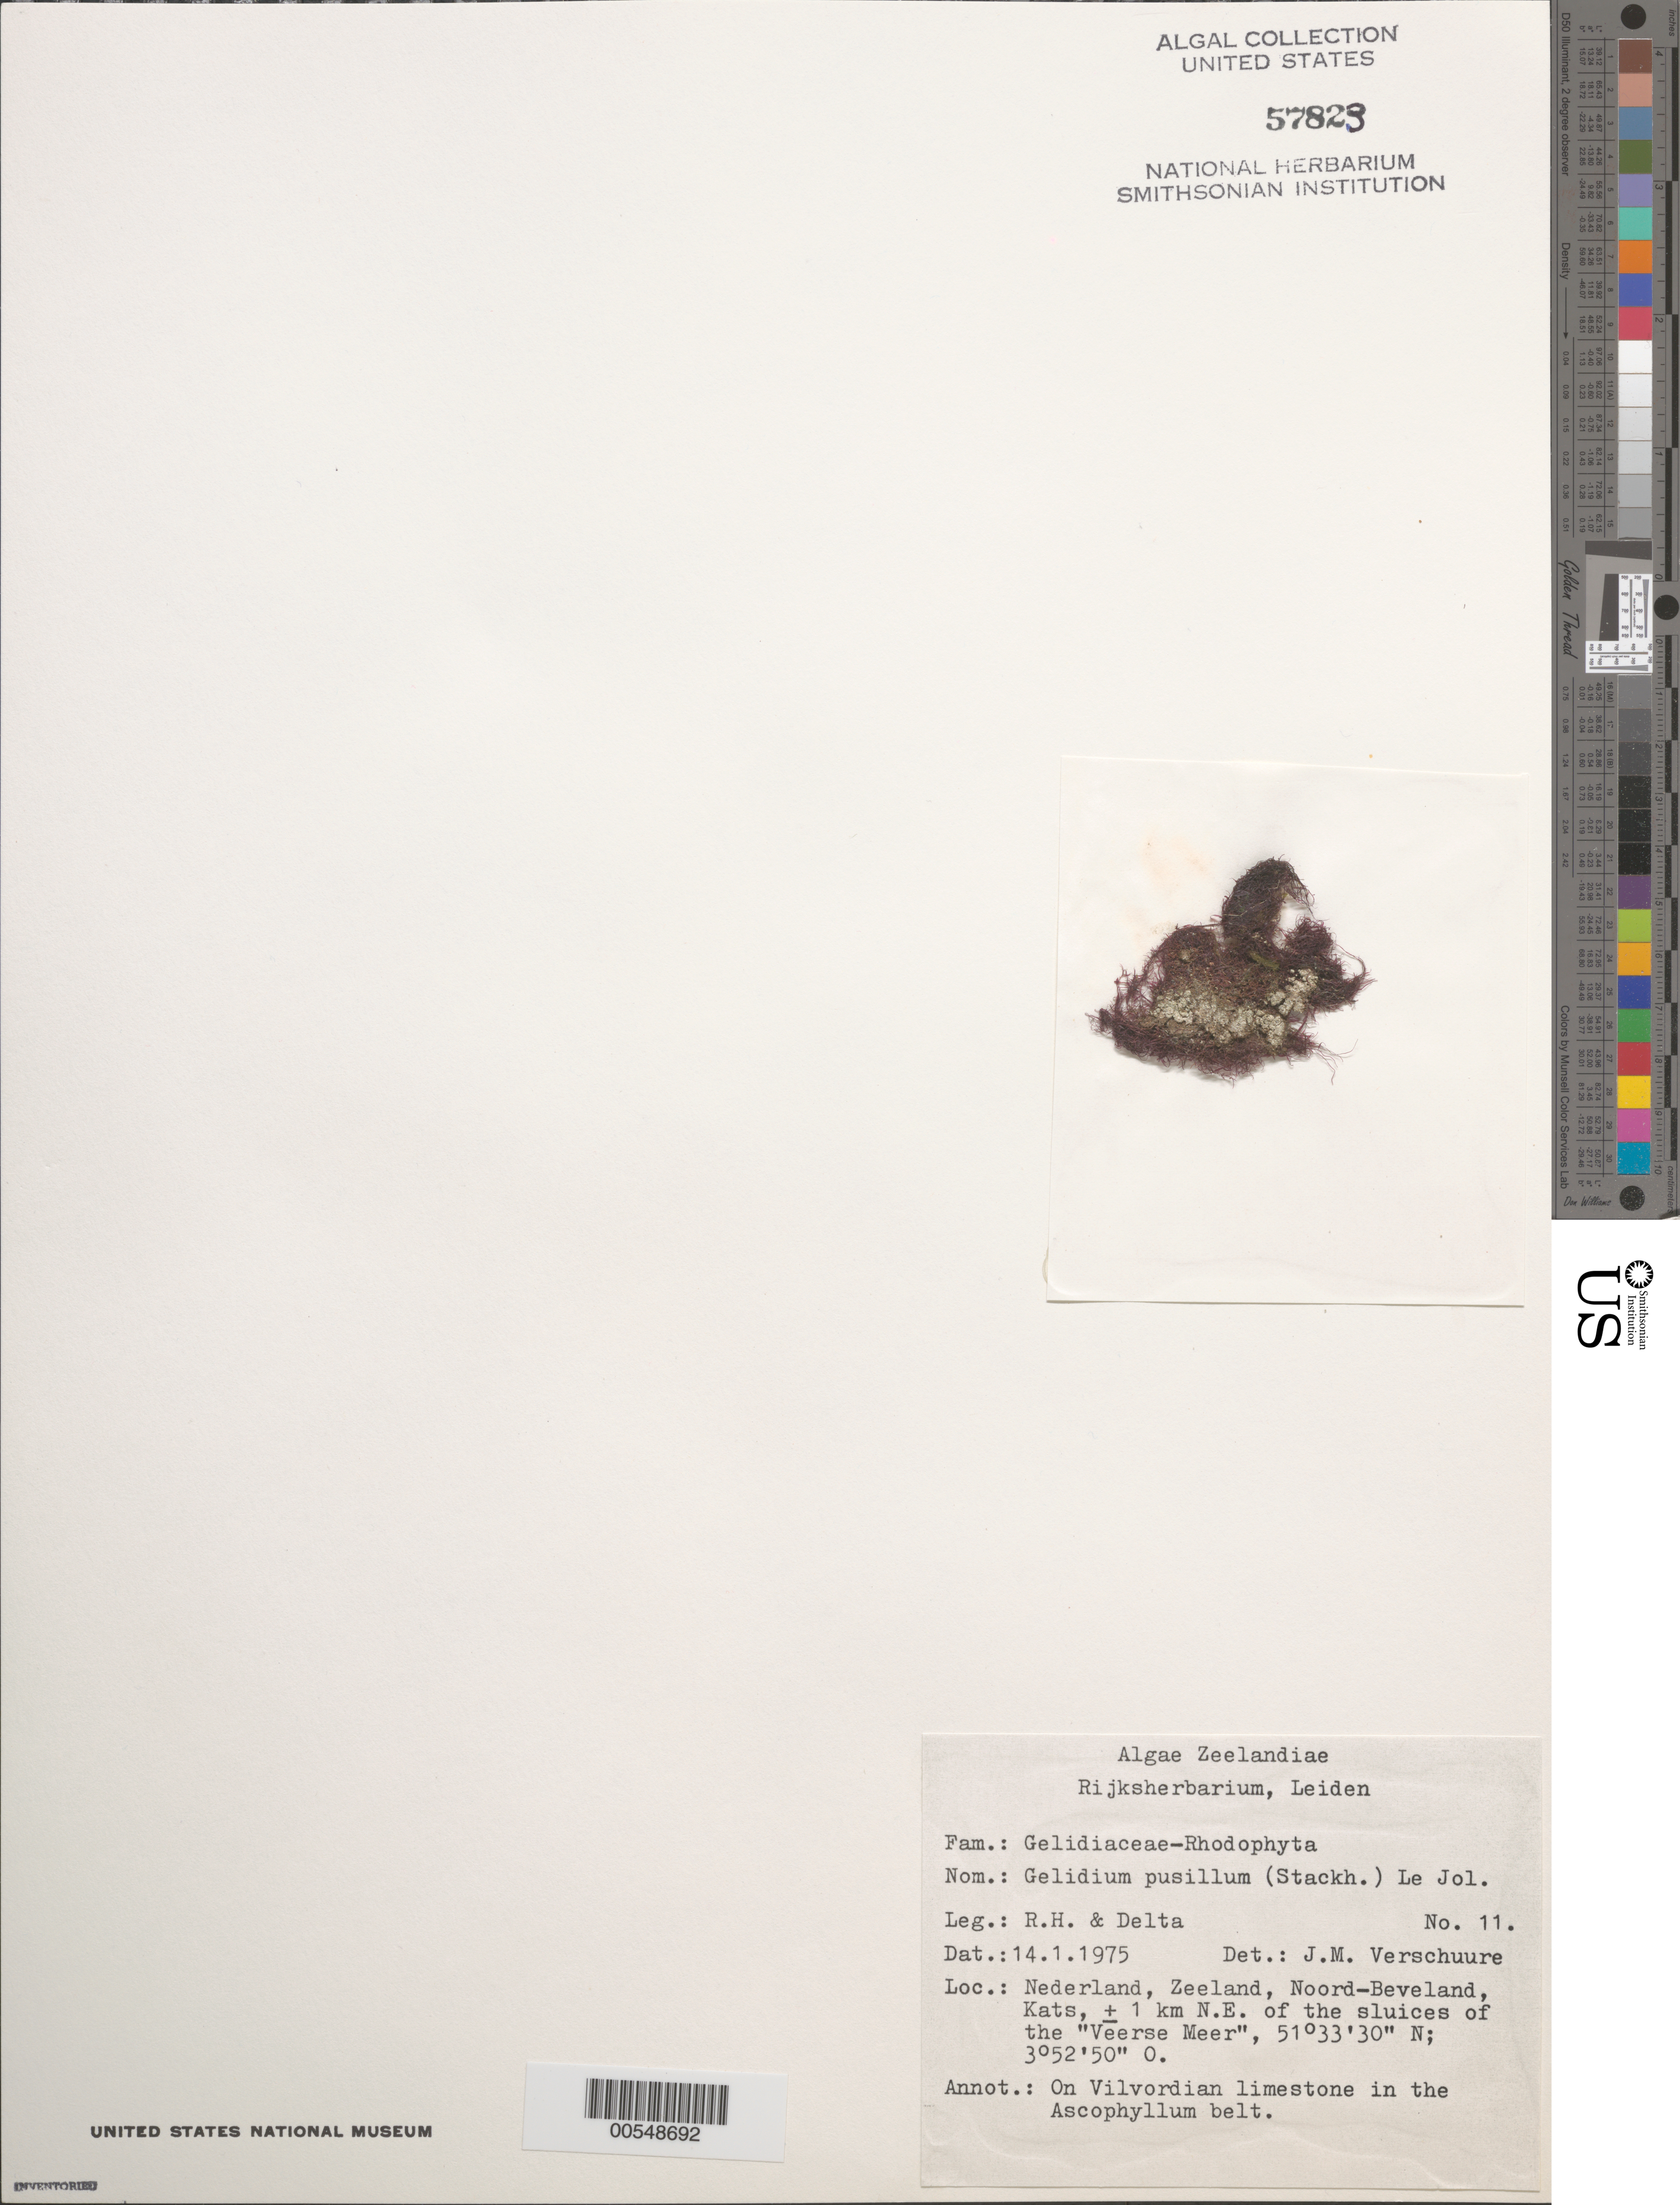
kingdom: Plantae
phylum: Rhodophyta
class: Florideophyceae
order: Gelidiales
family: Gelidiaceae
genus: Gelidium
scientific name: Gelidium pusillum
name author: (Stackh.) Le Jol.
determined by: Verschuure, J. M.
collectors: R.H. & Delta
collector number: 11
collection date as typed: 14 Jan 1975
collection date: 1975-01-14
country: Netherlands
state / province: Zeeland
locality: Noord-beveland, kats, ca. 1 km northeast of veerse meer sluices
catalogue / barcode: US 57823